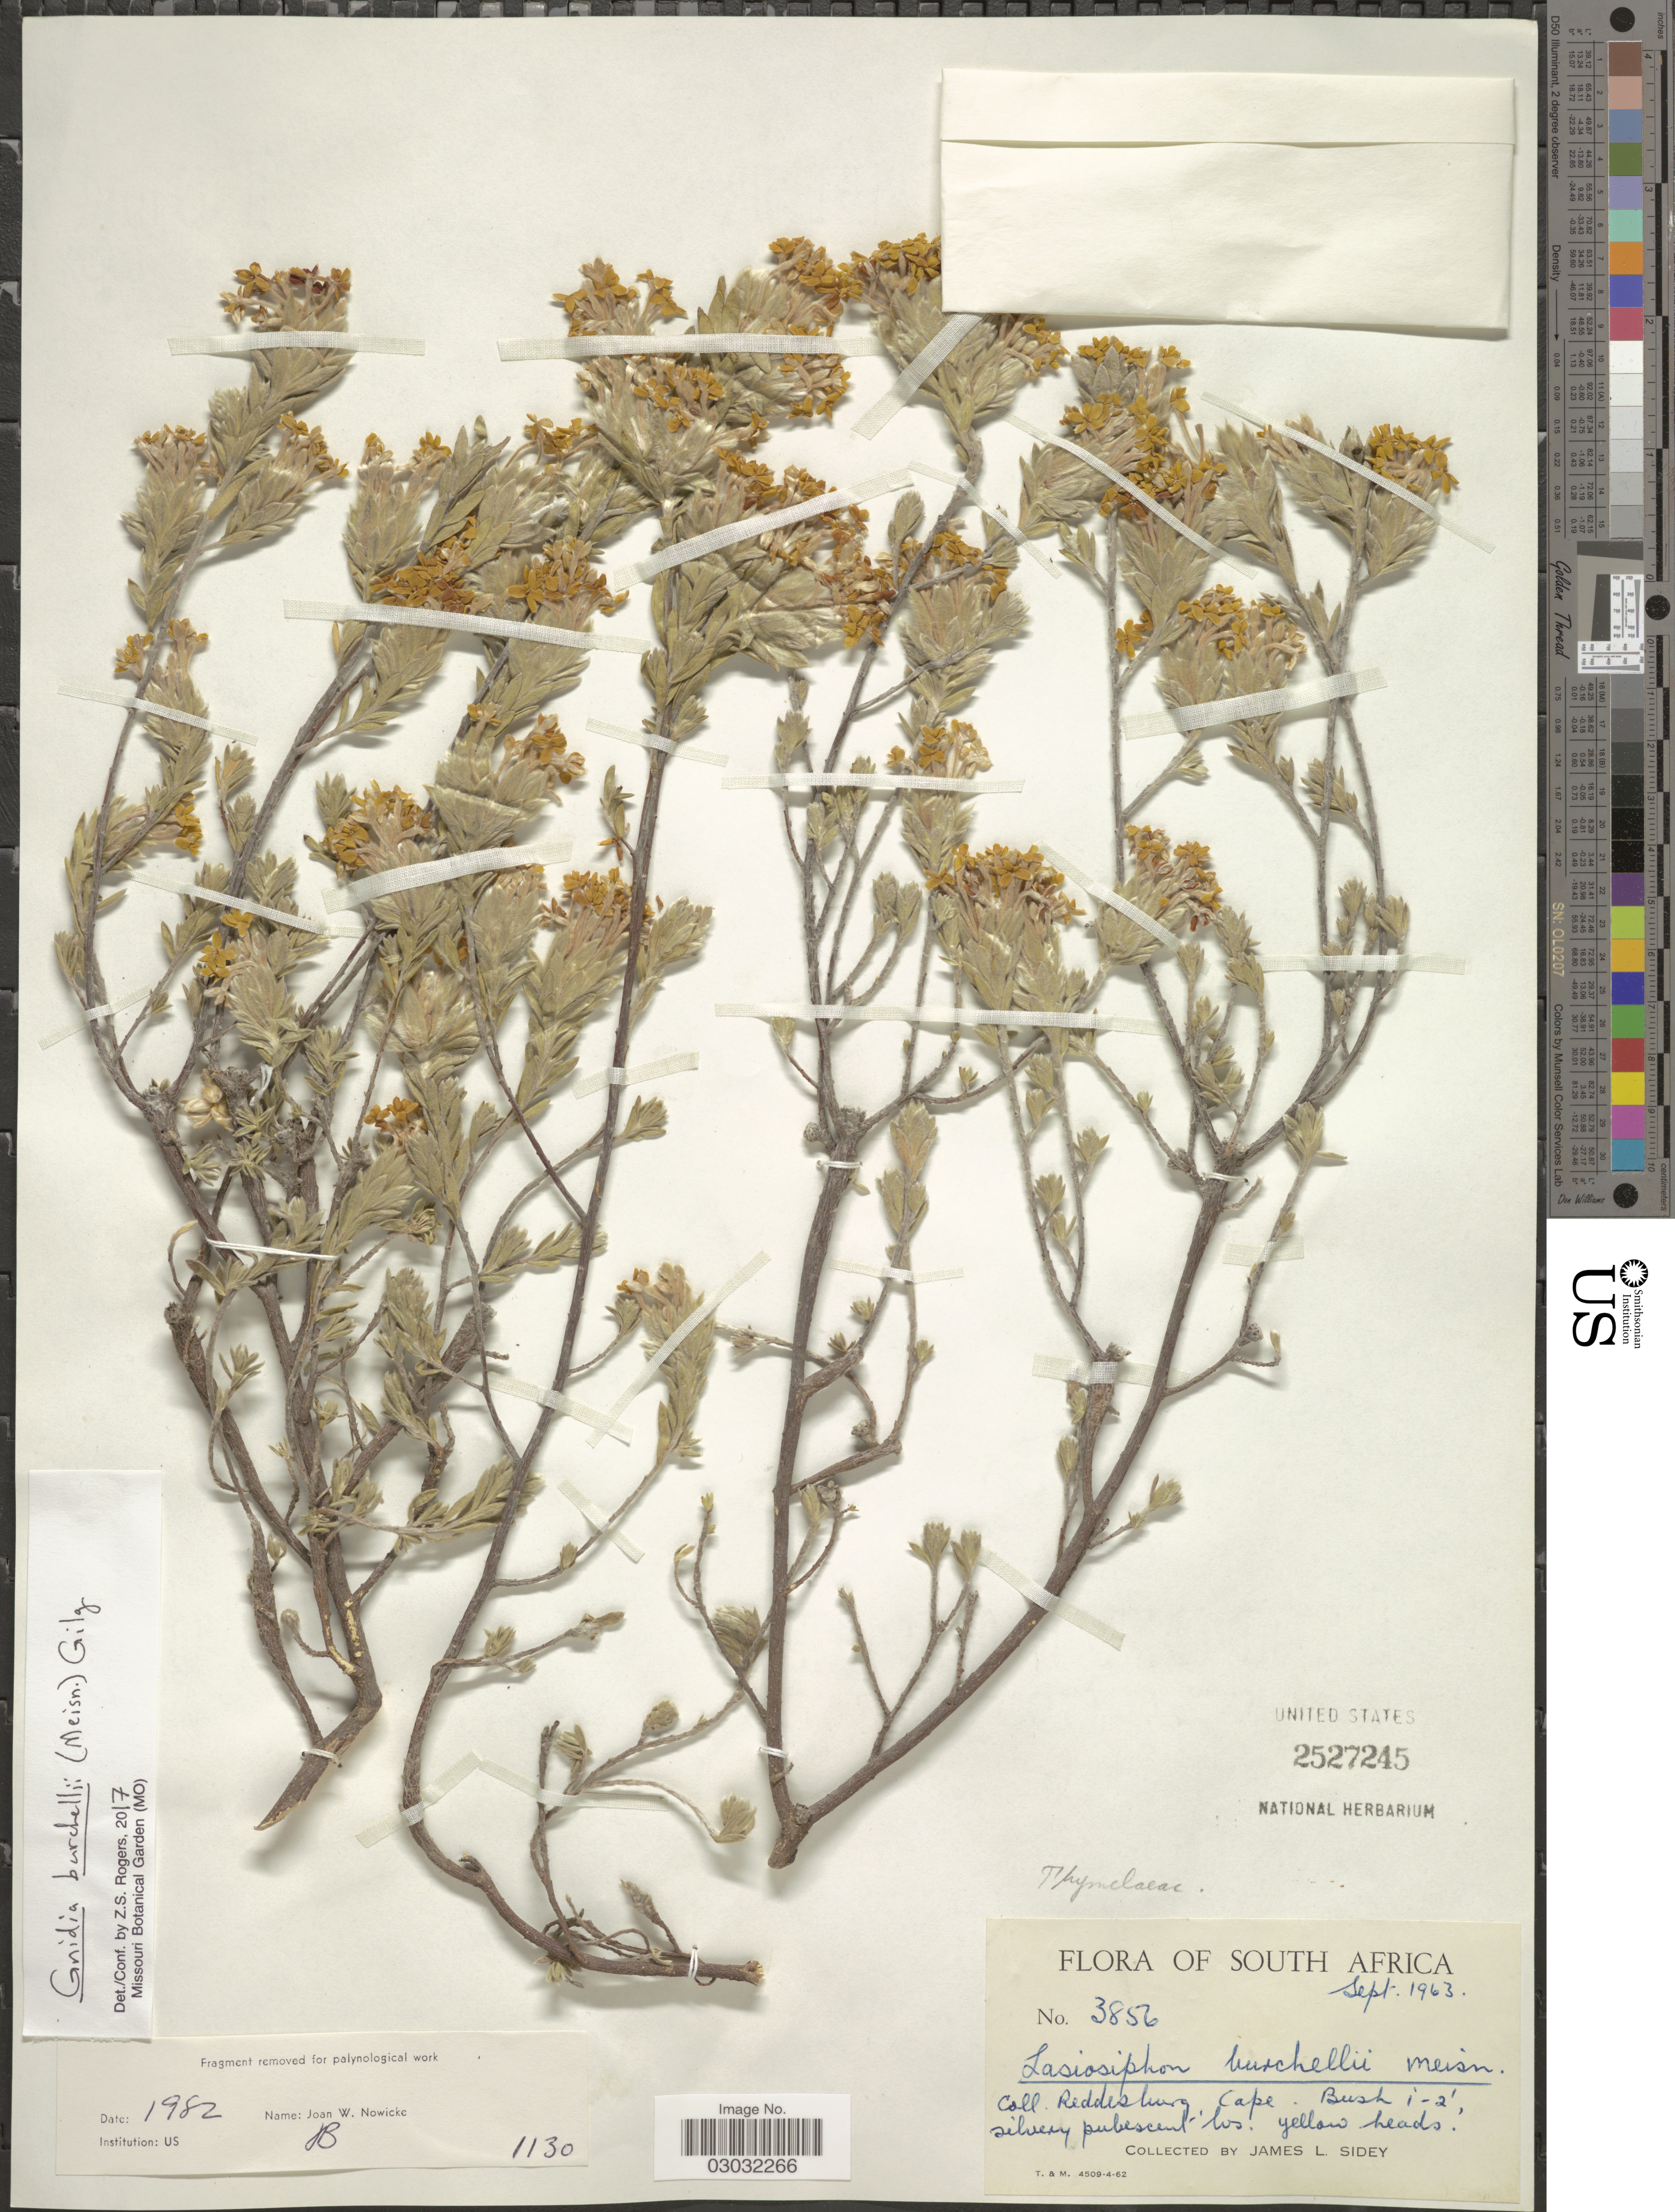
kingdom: Plantae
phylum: Tracheophyta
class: Magnoliopsida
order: Malvales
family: Thymelaeaceae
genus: Lasiosiphon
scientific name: Lasiosiphon burchellii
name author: Meisn.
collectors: J. L. Sidey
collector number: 3856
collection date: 1963-09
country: South Africa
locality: Reddesberg, Cape.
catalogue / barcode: US 2527245